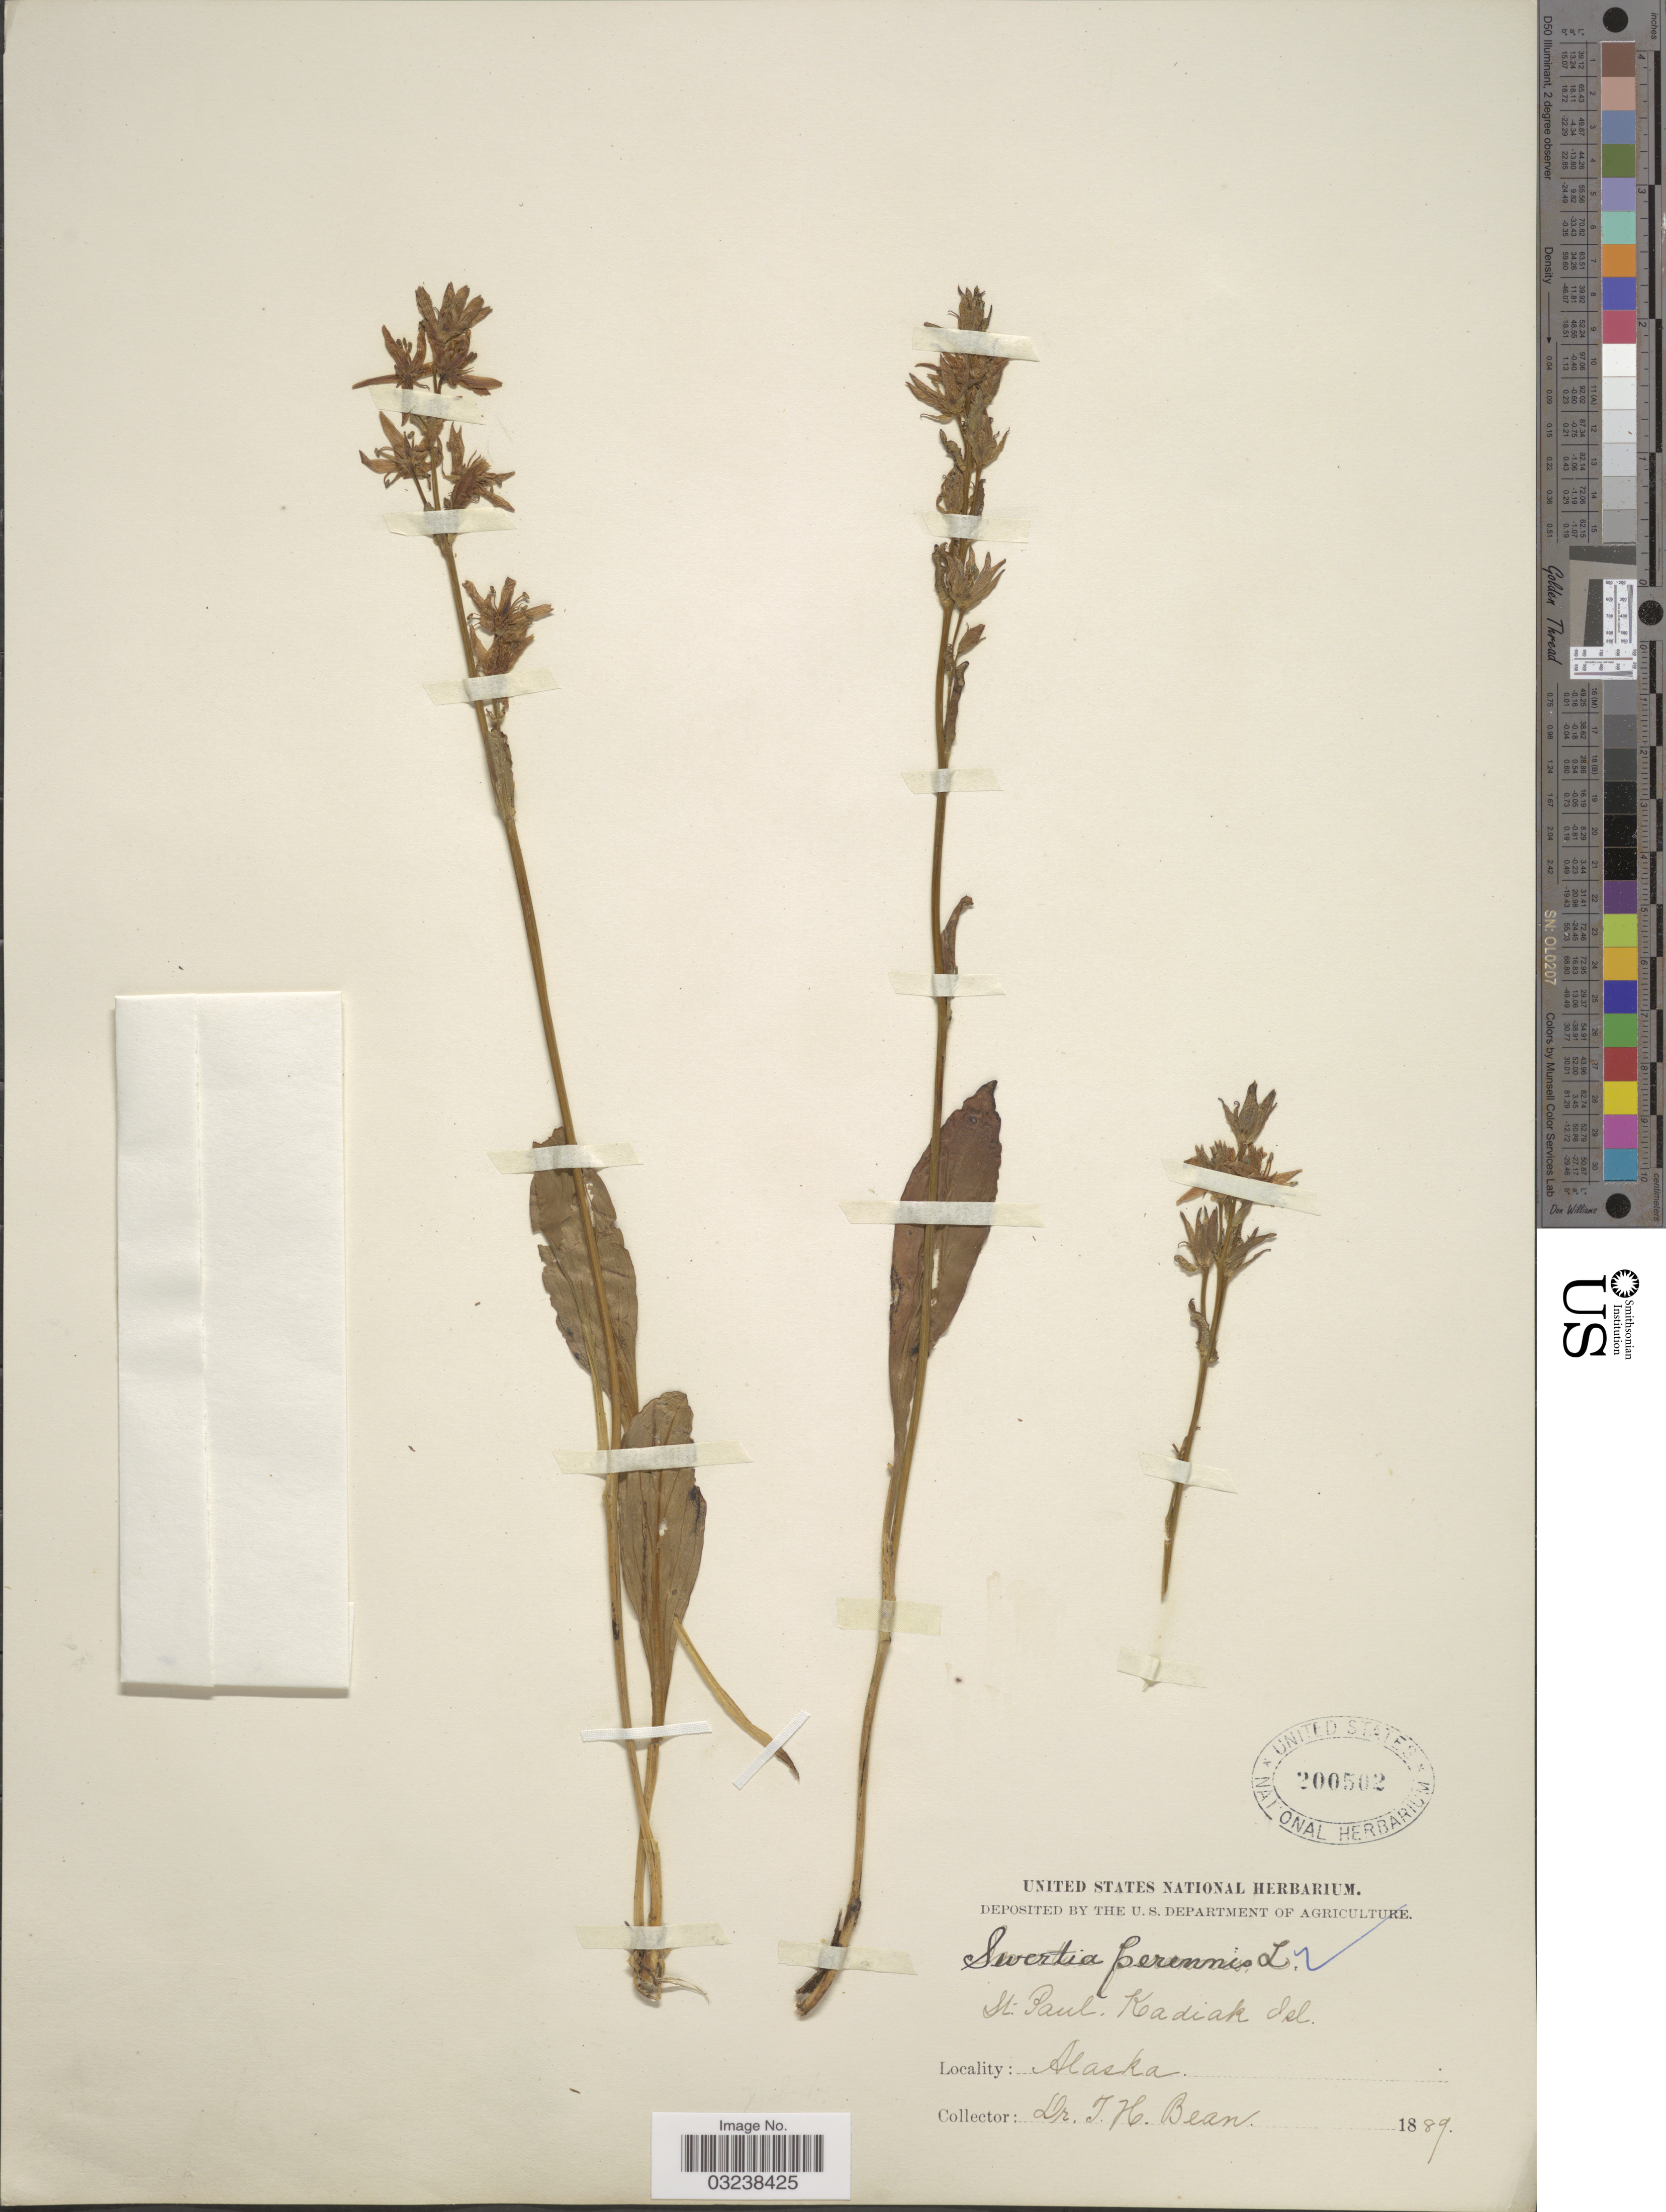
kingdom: Plantae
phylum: Tracheophyta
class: Magnoliopsida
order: Gentianales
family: Gentianaceae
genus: Swertia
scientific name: Swertia perennis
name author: L.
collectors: T. Bean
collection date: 1889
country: United States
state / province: Alaska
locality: St. Paul. Kadiak Isl.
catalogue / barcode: US 200502